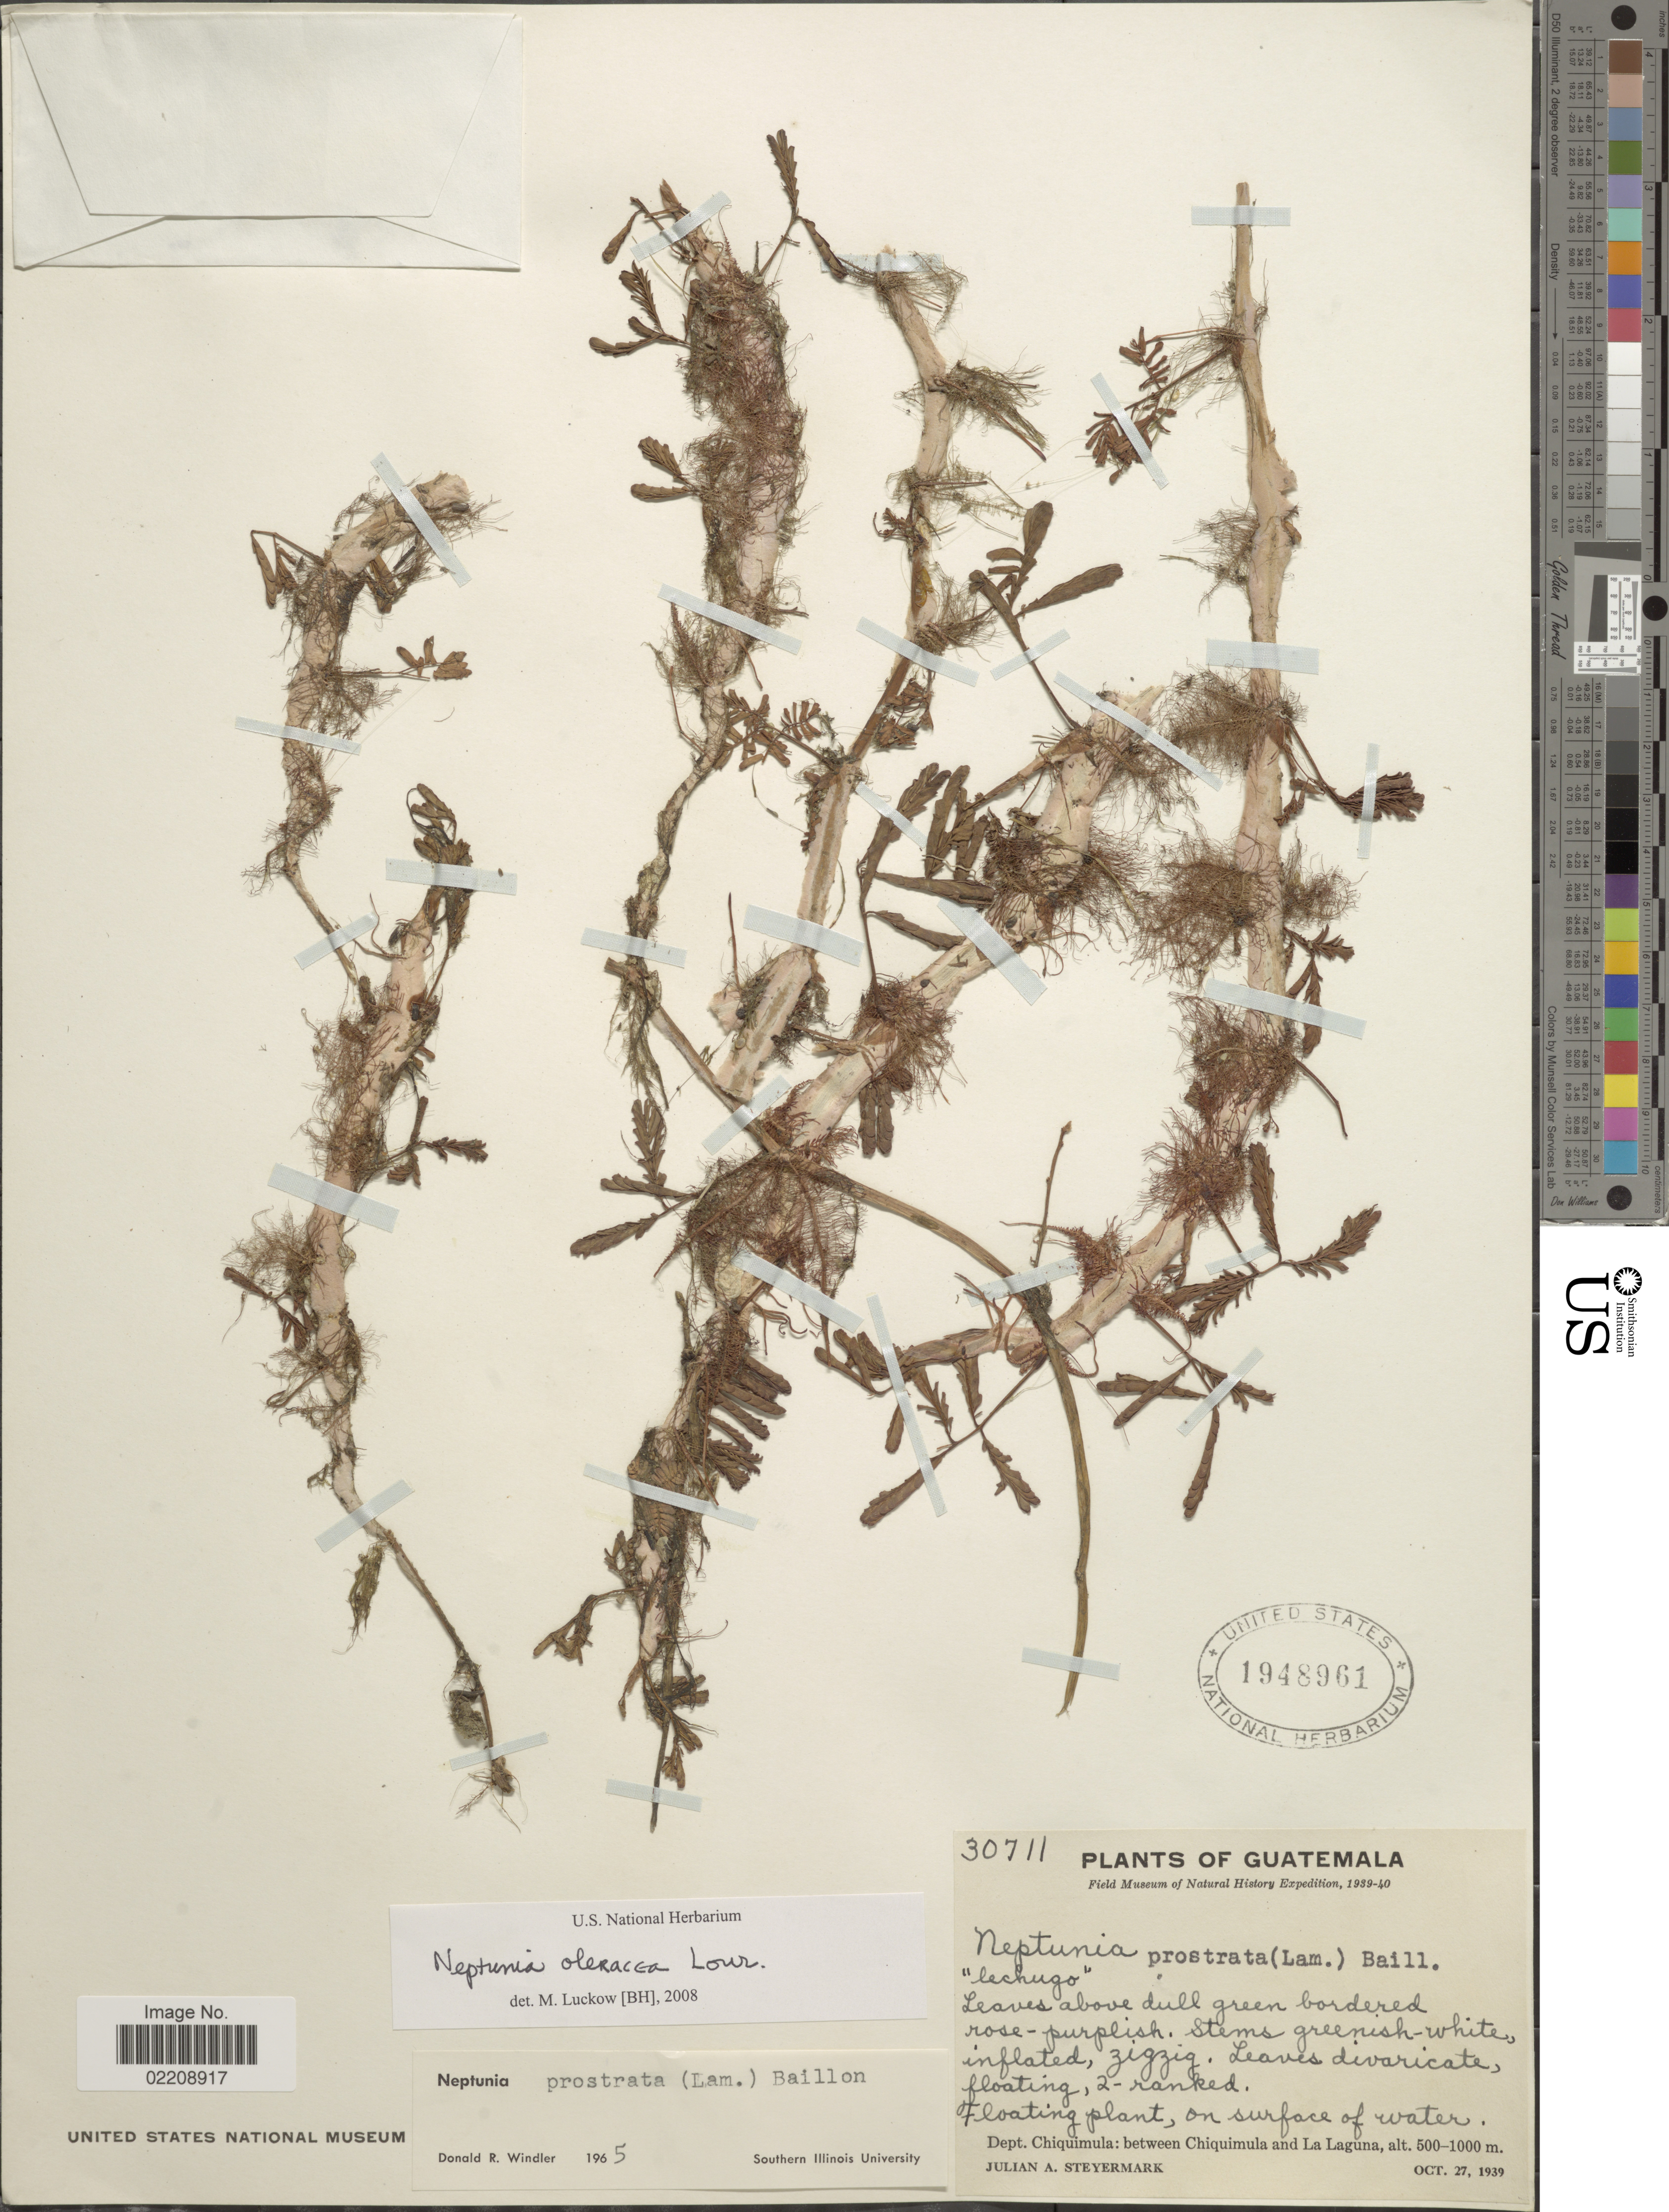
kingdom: Plantae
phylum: Tracheophyta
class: Magnoliopsida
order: Fabales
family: Fabaceae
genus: Neptunia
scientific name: Neptunia oleracea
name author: Lour.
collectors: J. Steyermark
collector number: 30711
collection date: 1939-10-27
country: Guatemala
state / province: Chiquimula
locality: Between Chiquimula and La Laguna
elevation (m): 500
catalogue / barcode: US 1948961